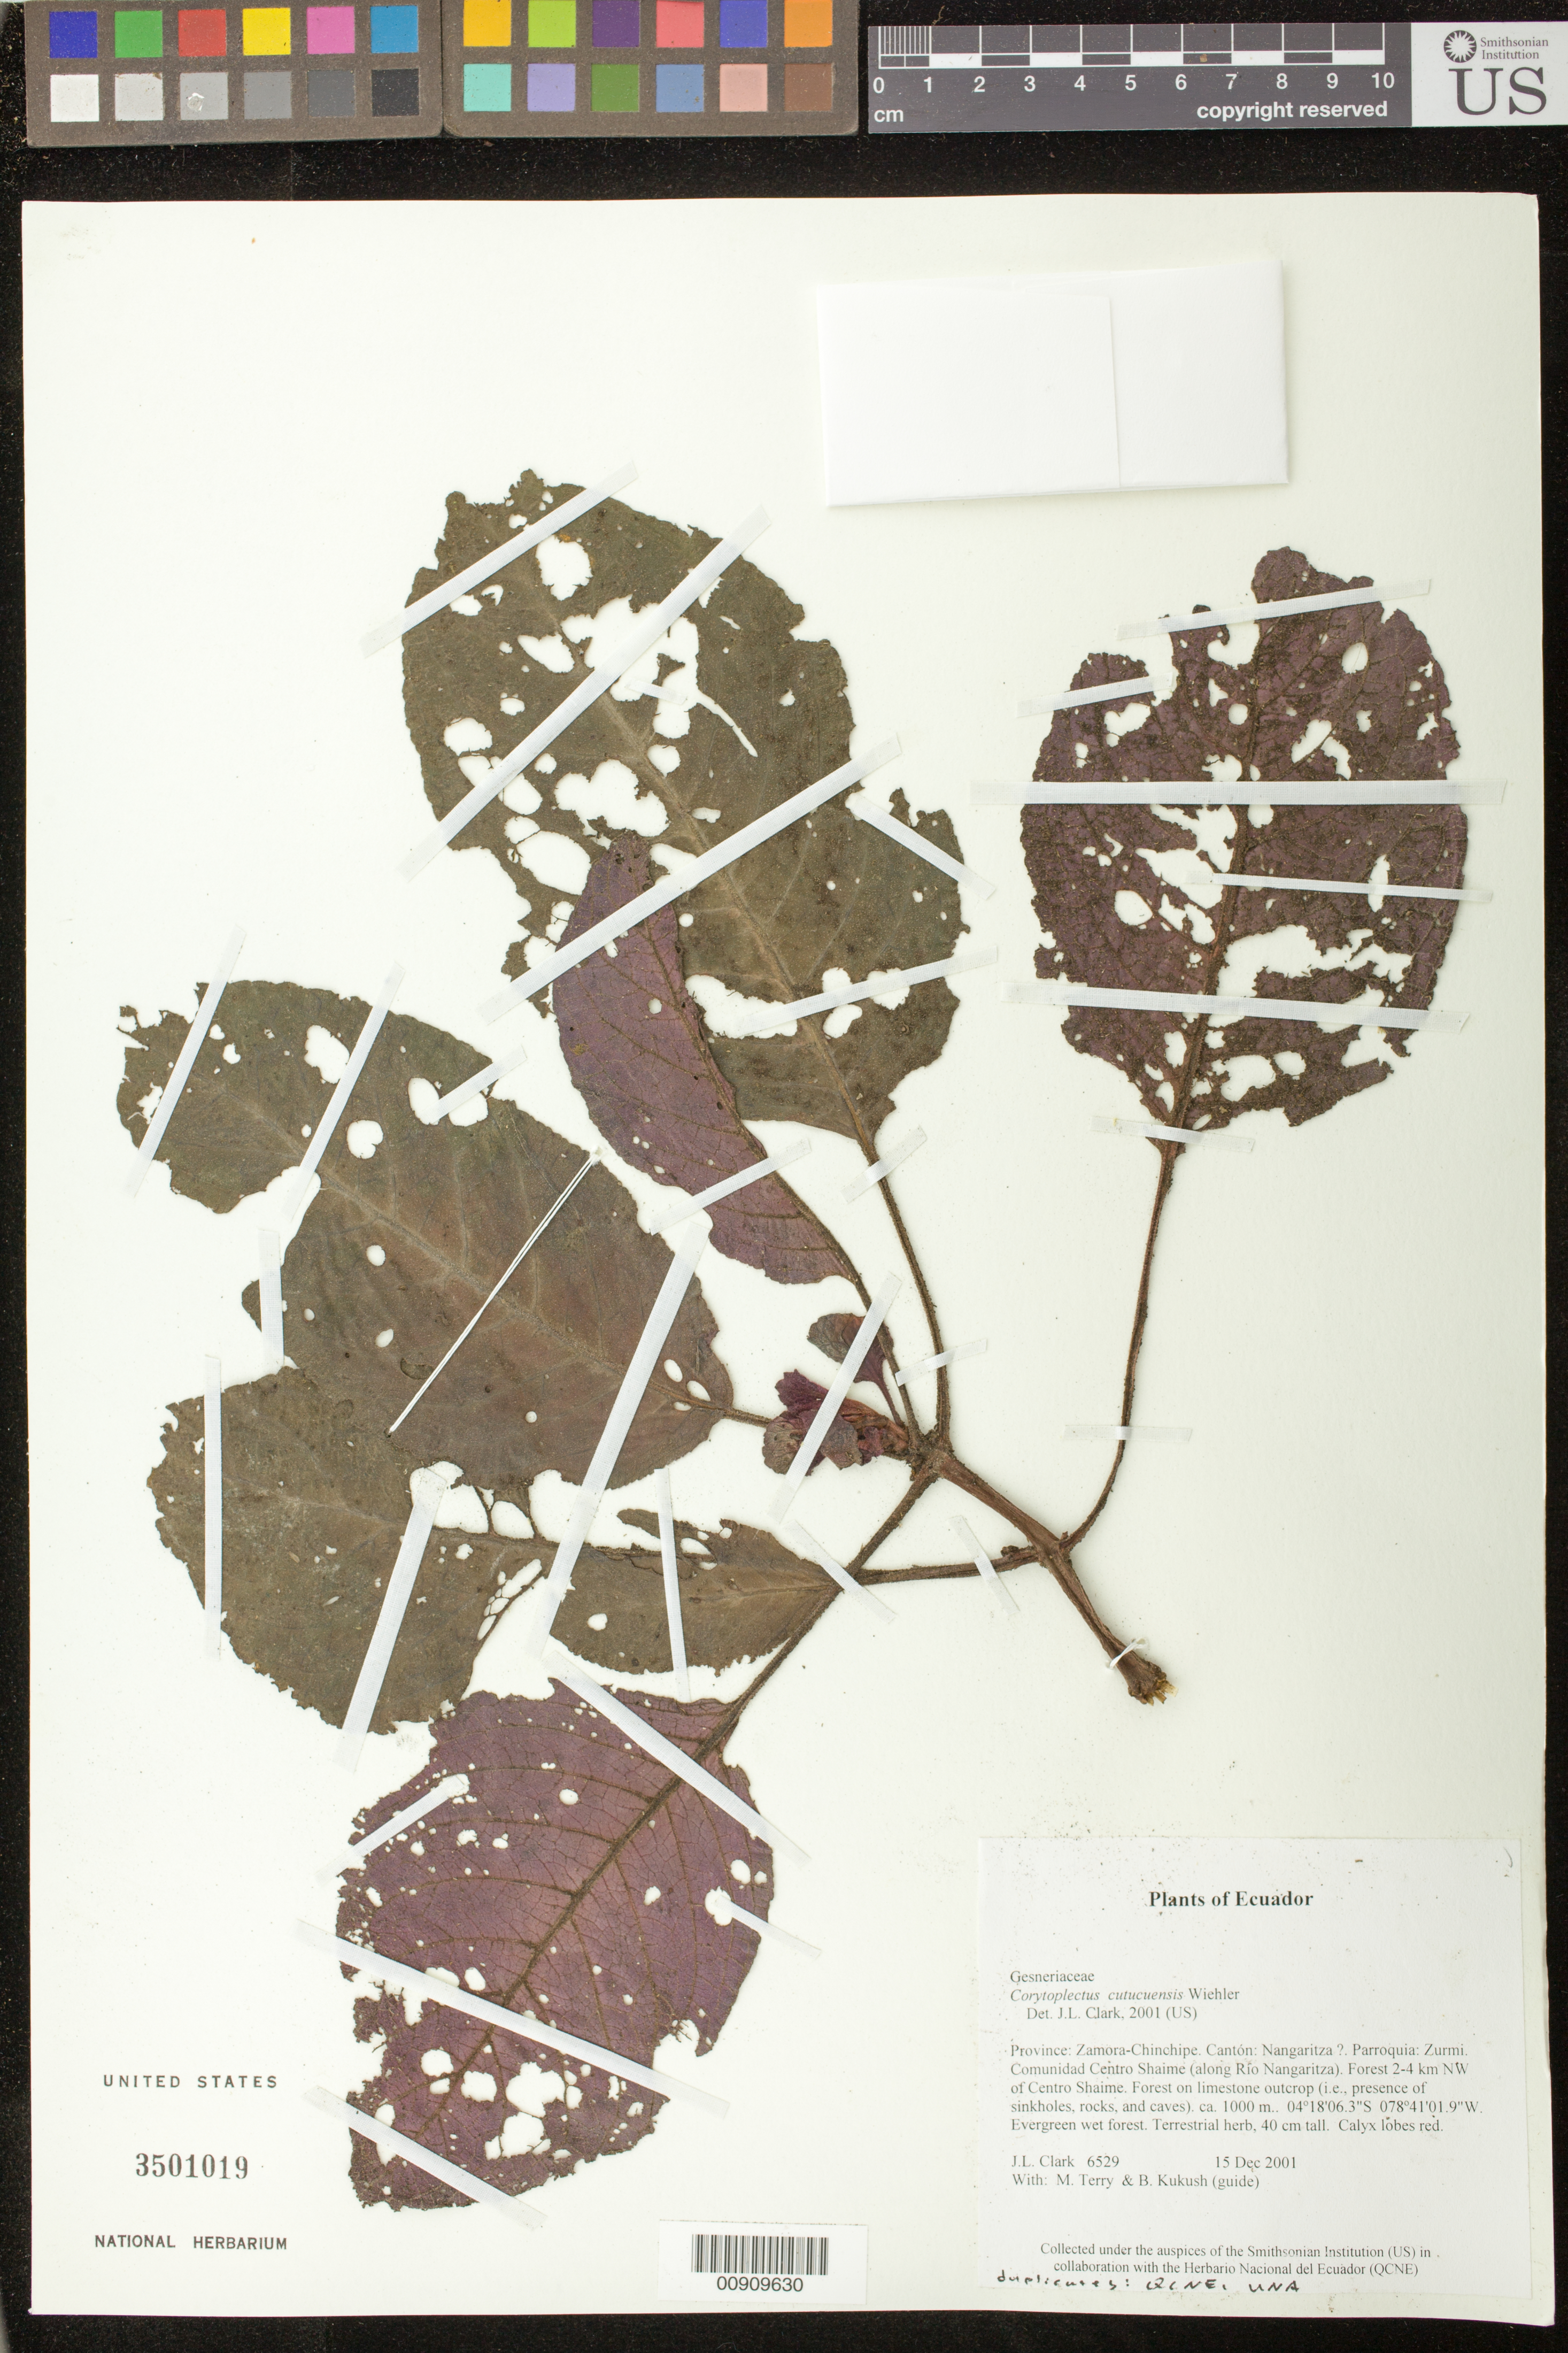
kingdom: Plantae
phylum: Tracheophyta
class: Magnoliopsida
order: Lamiales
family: Gesneriaceae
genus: Corytoplectus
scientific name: Corytoplectus cutucuensis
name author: Wiehler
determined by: Clark, J. L., (SEL), The Marie Selby Botanical Garden (UNITED STATES)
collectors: J. L. Clark, M. Terry & B. Kukush (guide)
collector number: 6529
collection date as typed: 15 Dec 2001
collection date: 2001-12-15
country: Ecuador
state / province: Zamora-Chinchipe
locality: Nangaritza. Parroquia: Zurmi. Comunidad Centro Shaime (along Río Nangaritza). Forest 2-4 km NW of Centro Shaime. Forest on limestone outcrop (i.e., presence of sinkholes, rocks, and caves).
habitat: Evergreen wet forest.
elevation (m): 1000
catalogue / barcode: US 3501019